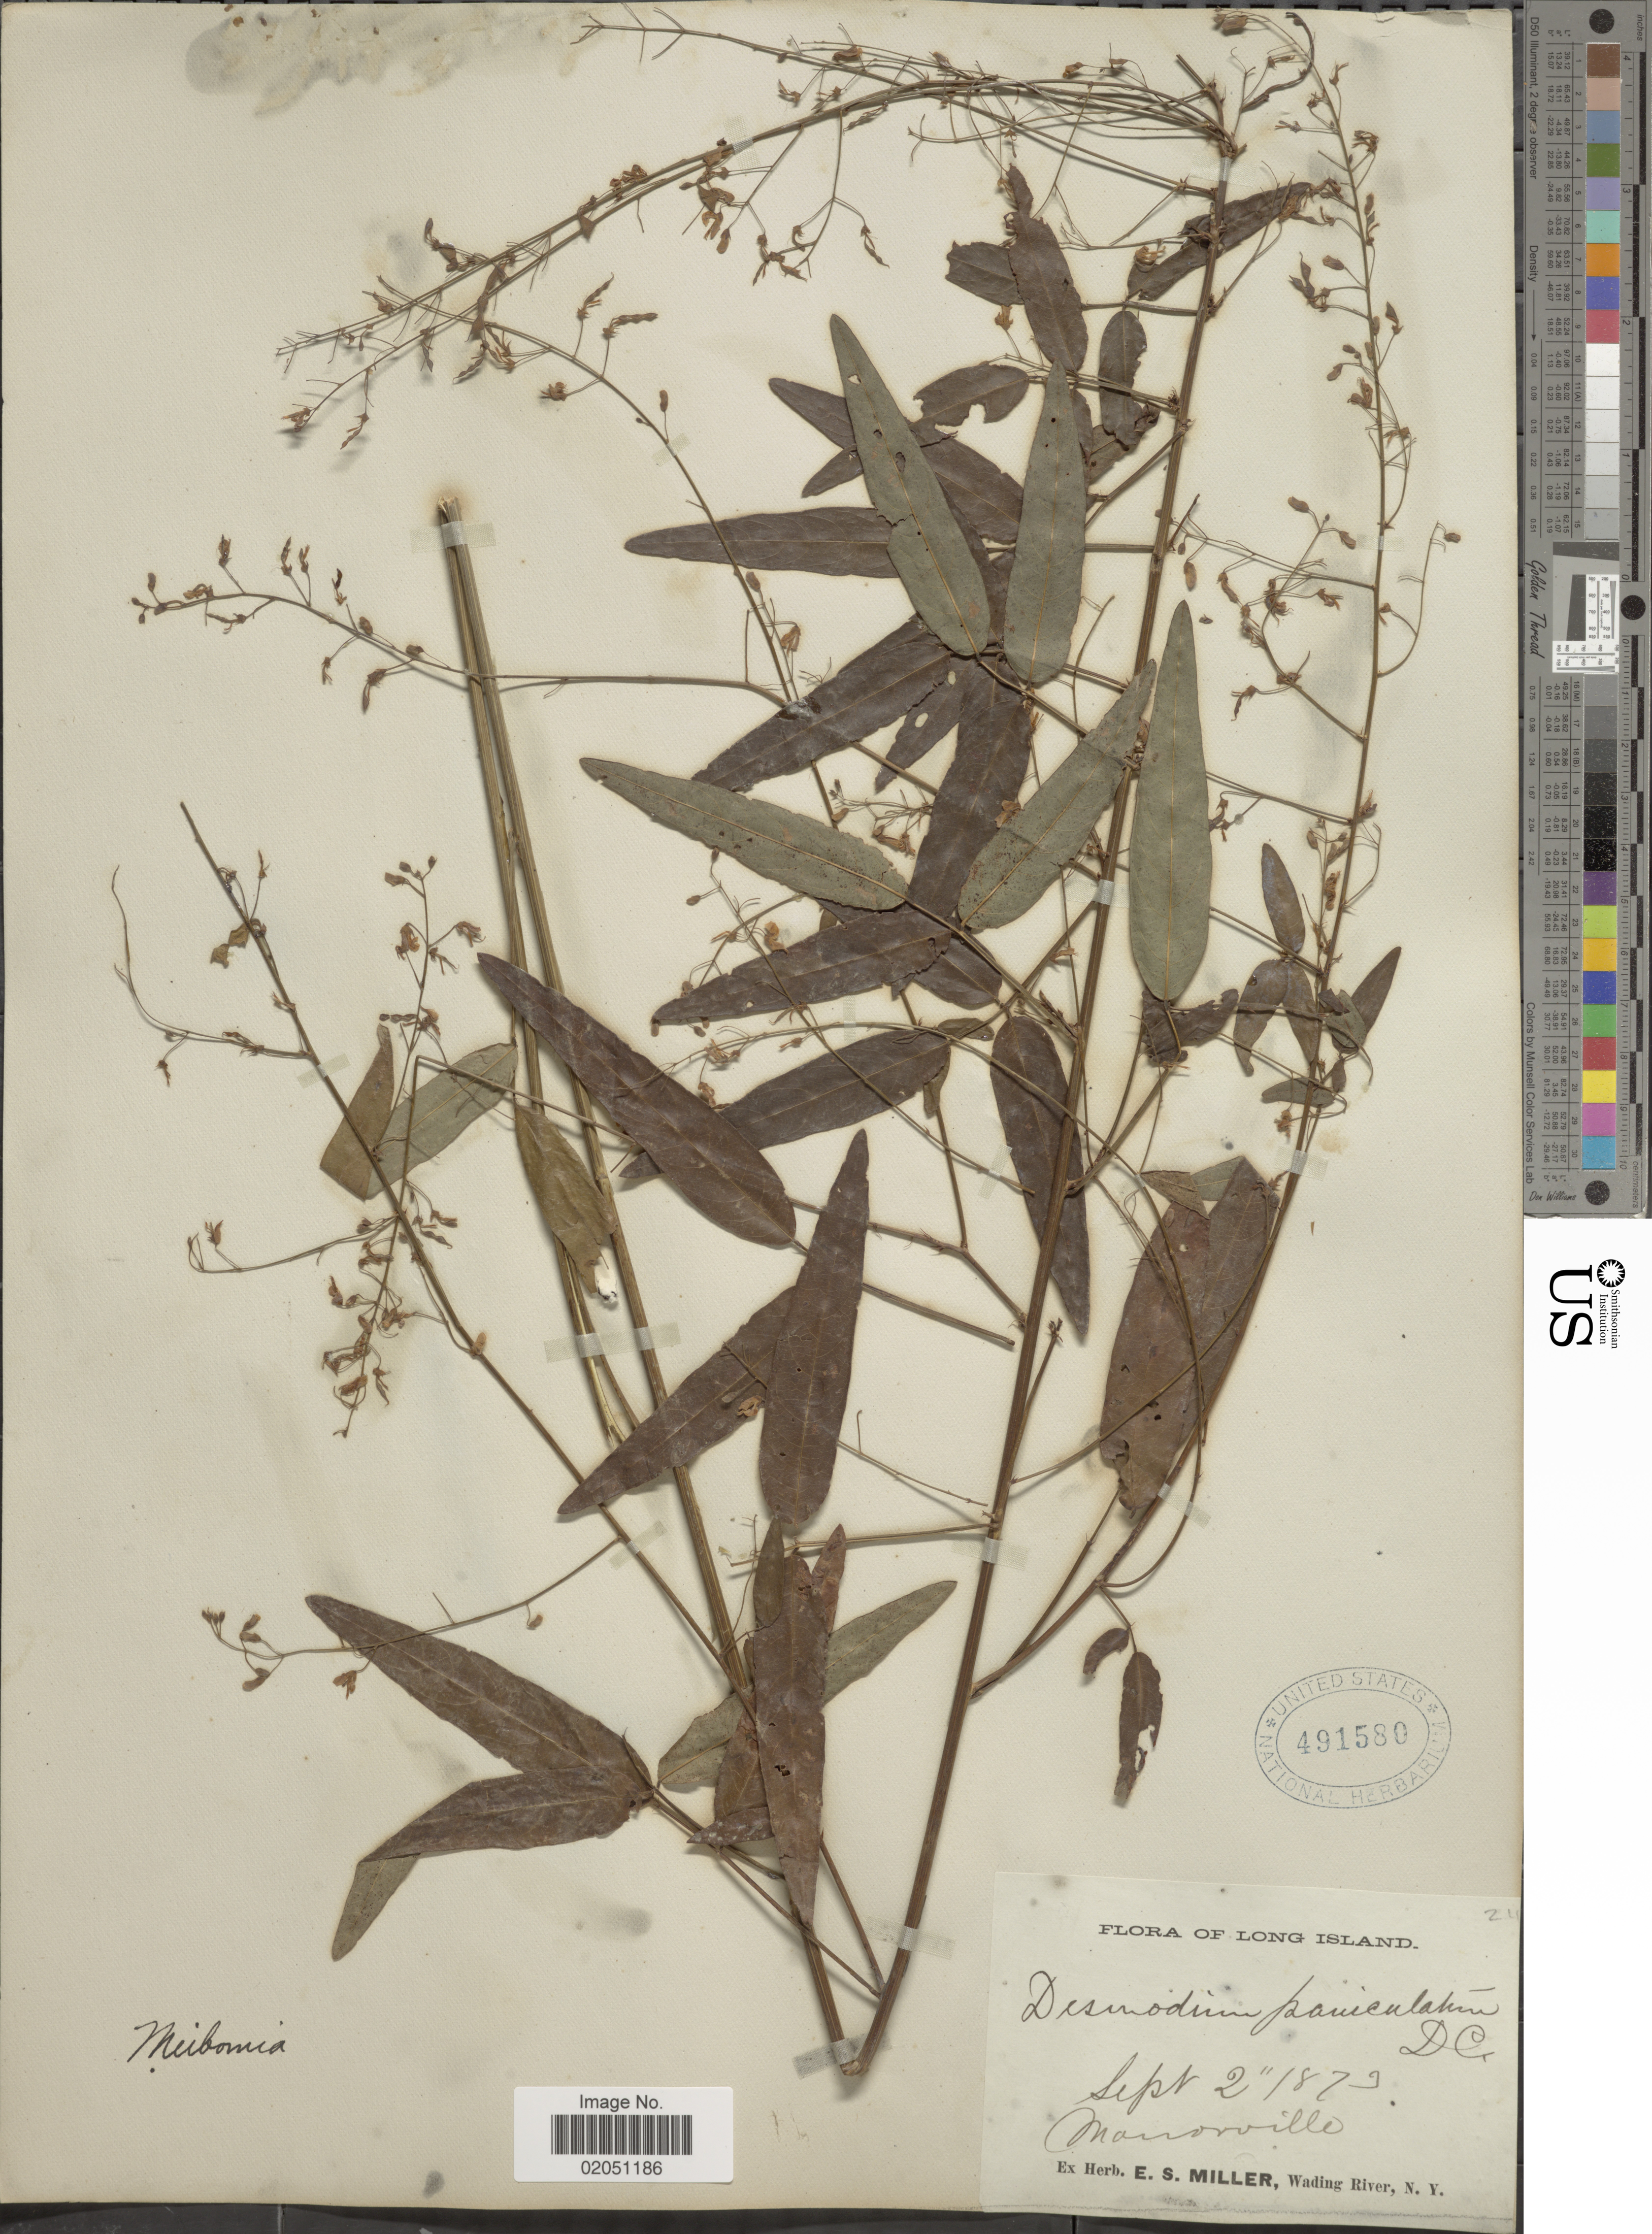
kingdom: Plantae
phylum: Tracheophyta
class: Magnoliopsida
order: Fabales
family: Fabaceae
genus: Desmodium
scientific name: Desmodium paniculatum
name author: (L.) DC.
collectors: E. S. Miller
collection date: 1879-09-02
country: United States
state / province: New York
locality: Logng Island, Manonville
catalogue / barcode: US 491580